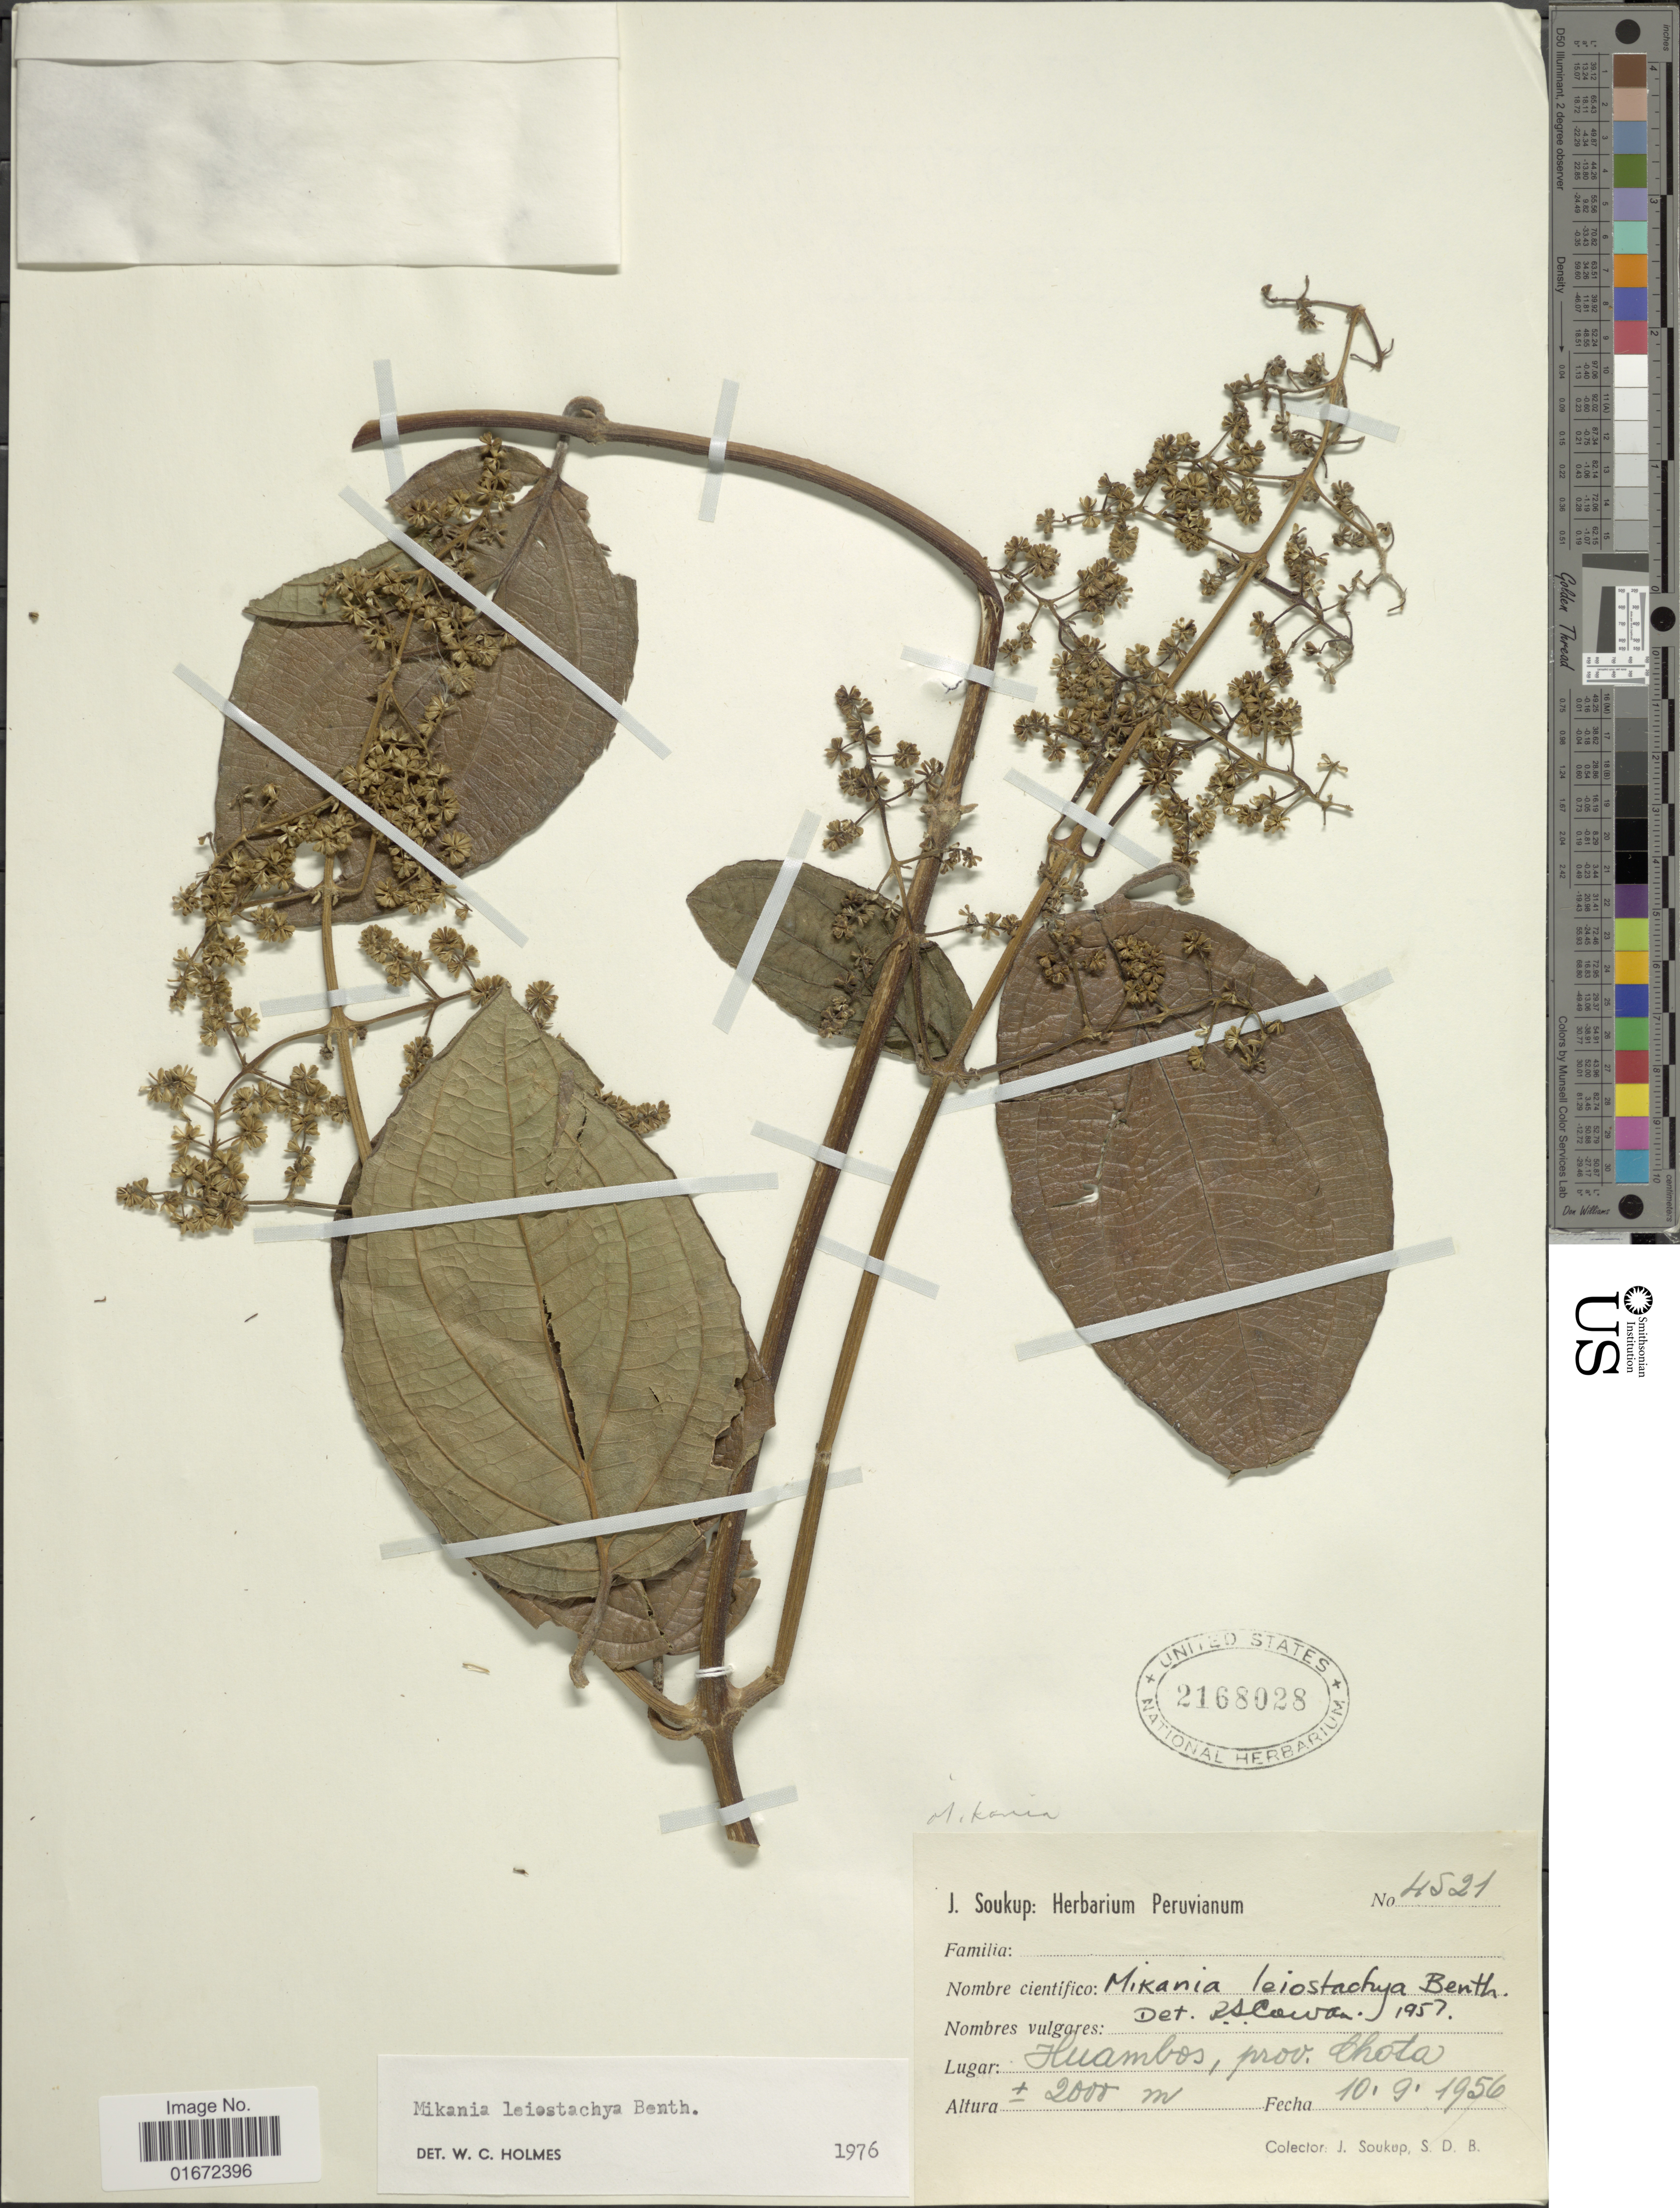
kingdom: Plantae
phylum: Tracheophyta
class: Magnoliopsida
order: Asterales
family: Asteraceae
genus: Mikania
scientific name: Mikania leiostachya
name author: Benth.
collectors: J. Soukup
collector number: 4521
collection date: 1956-09-10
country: Peru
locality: Huambos, prov. Chota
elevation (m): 2000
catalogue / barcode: US 2168028